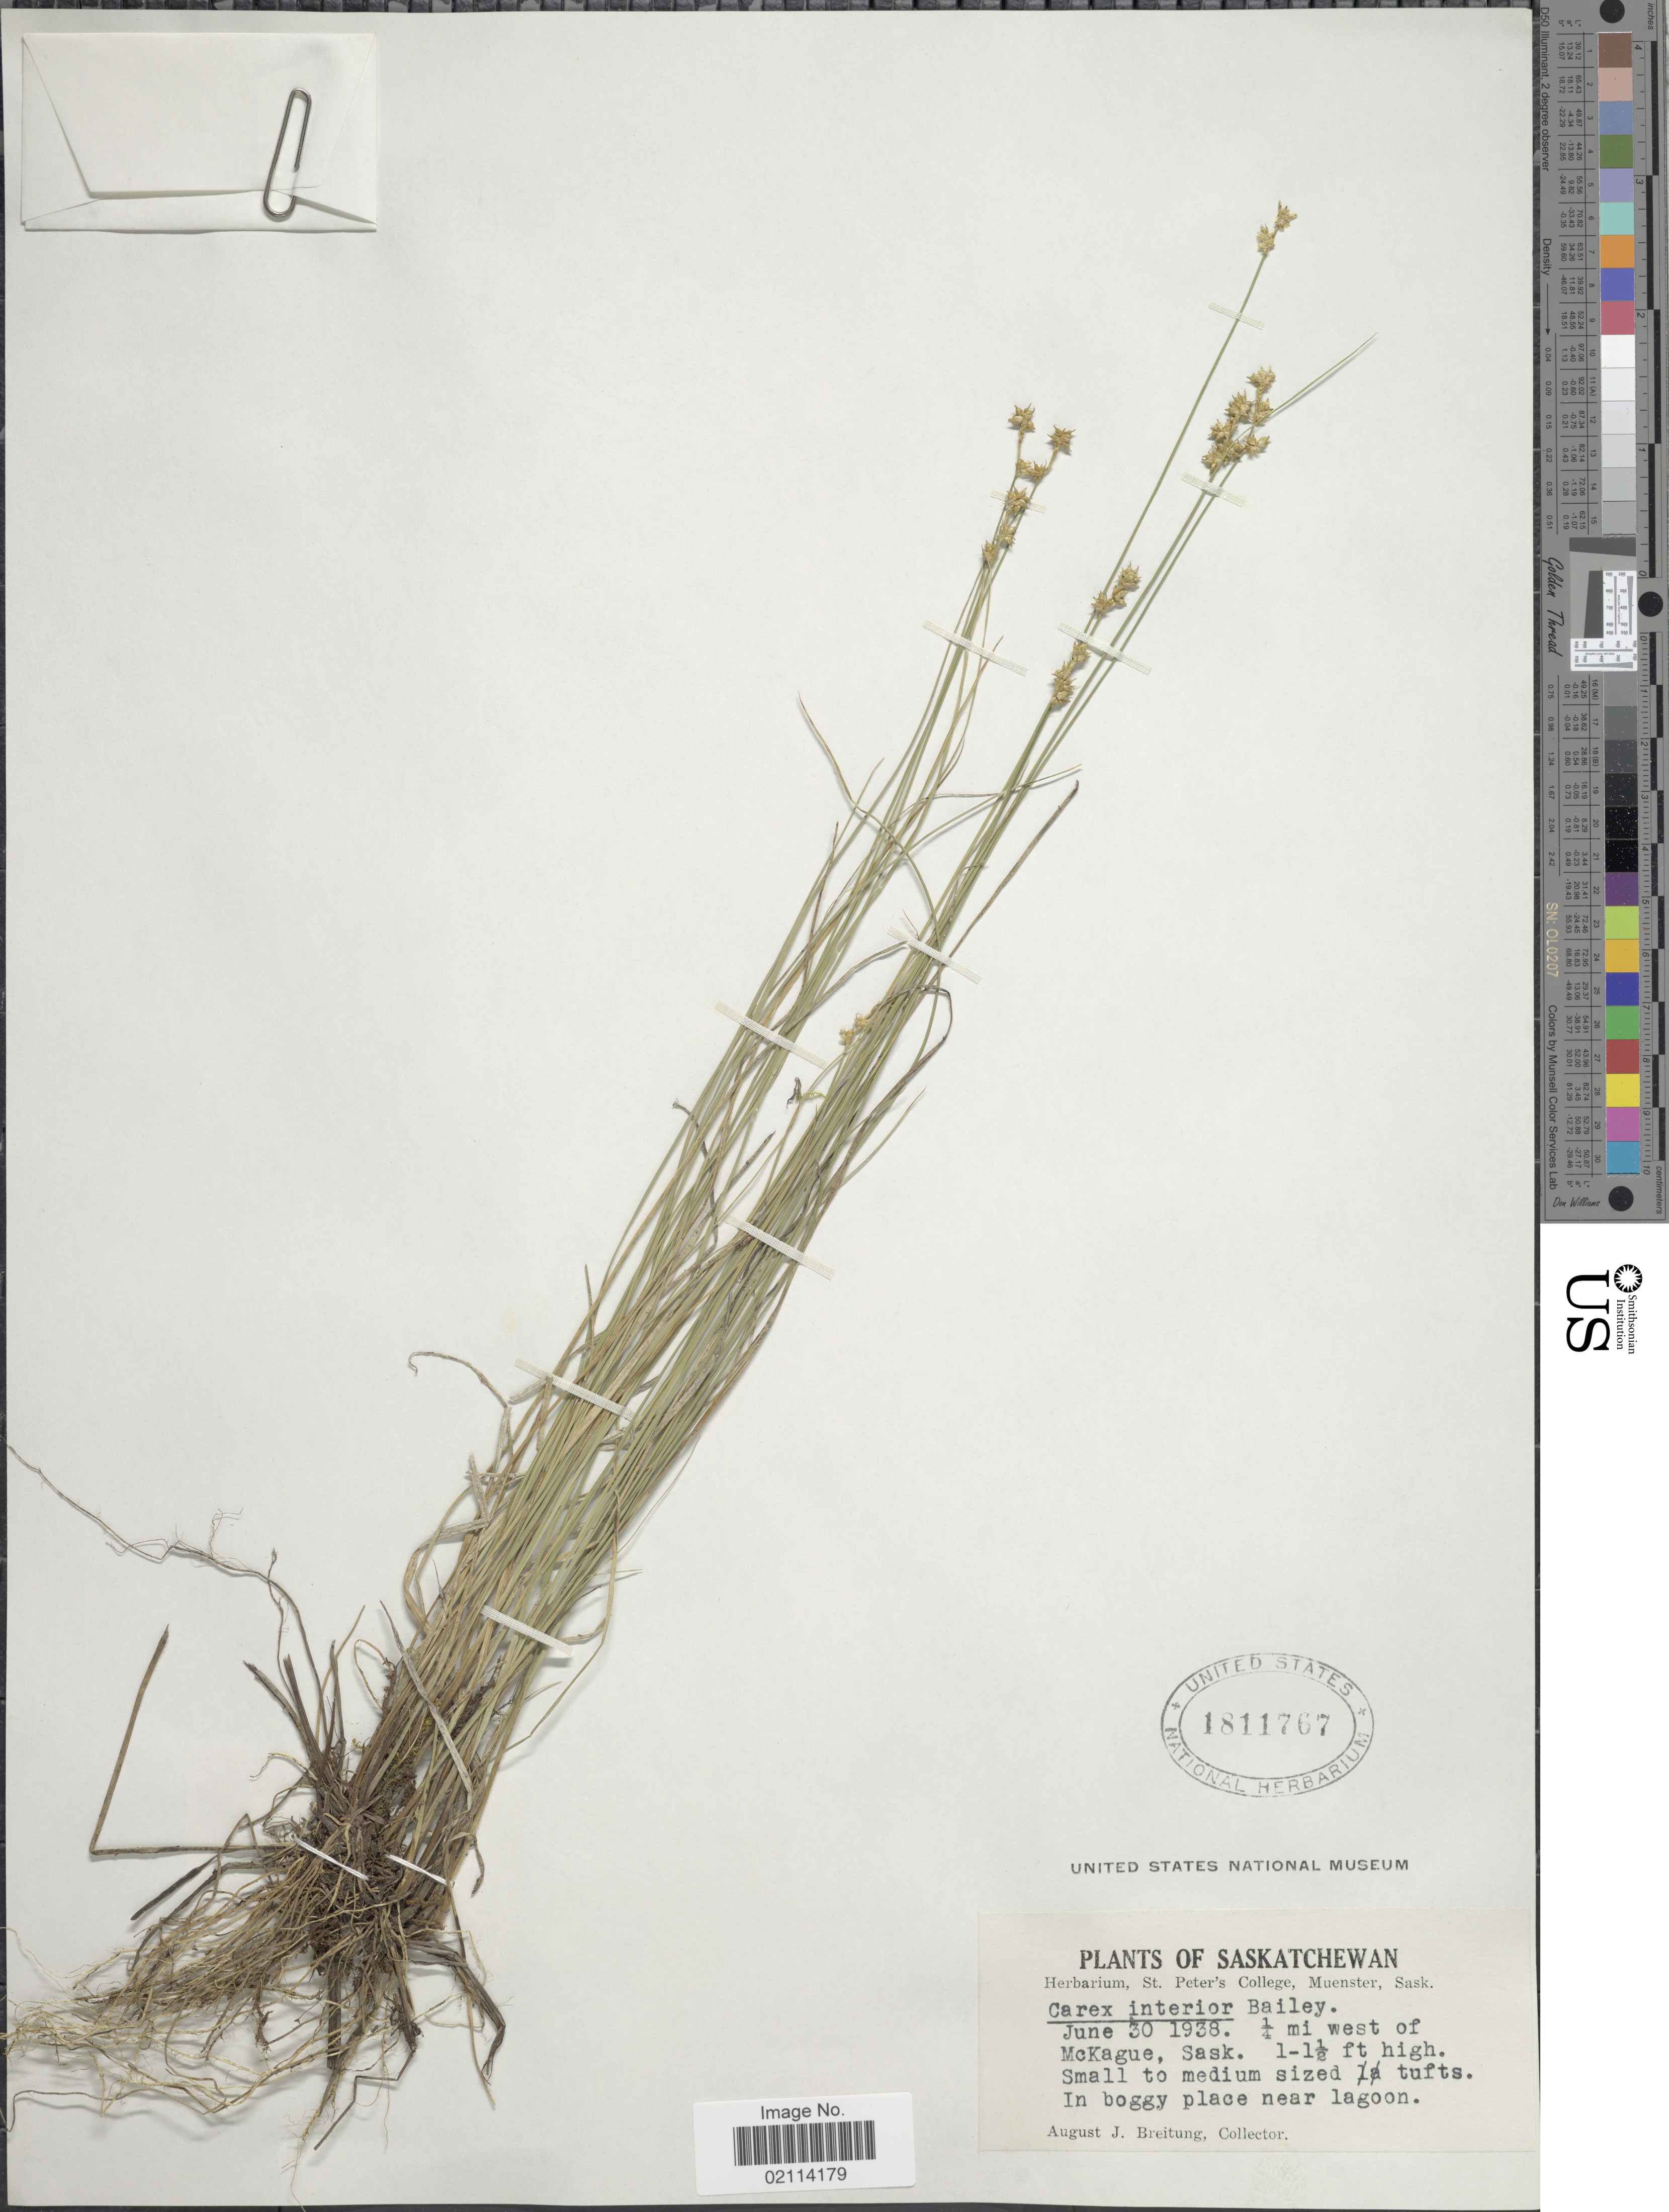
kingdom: Plantae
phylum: Tracheophyta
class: Liliopsida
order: Poales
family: Cyperaceae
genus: Carex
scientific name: Carex interior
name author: L.H. Bailey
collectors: A. Breitung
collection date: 1938-06-30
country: Canada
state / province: Saskatchewan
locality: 1/4 mi west of McKague, in boggy place near lagoon.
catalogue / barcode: US 1811767